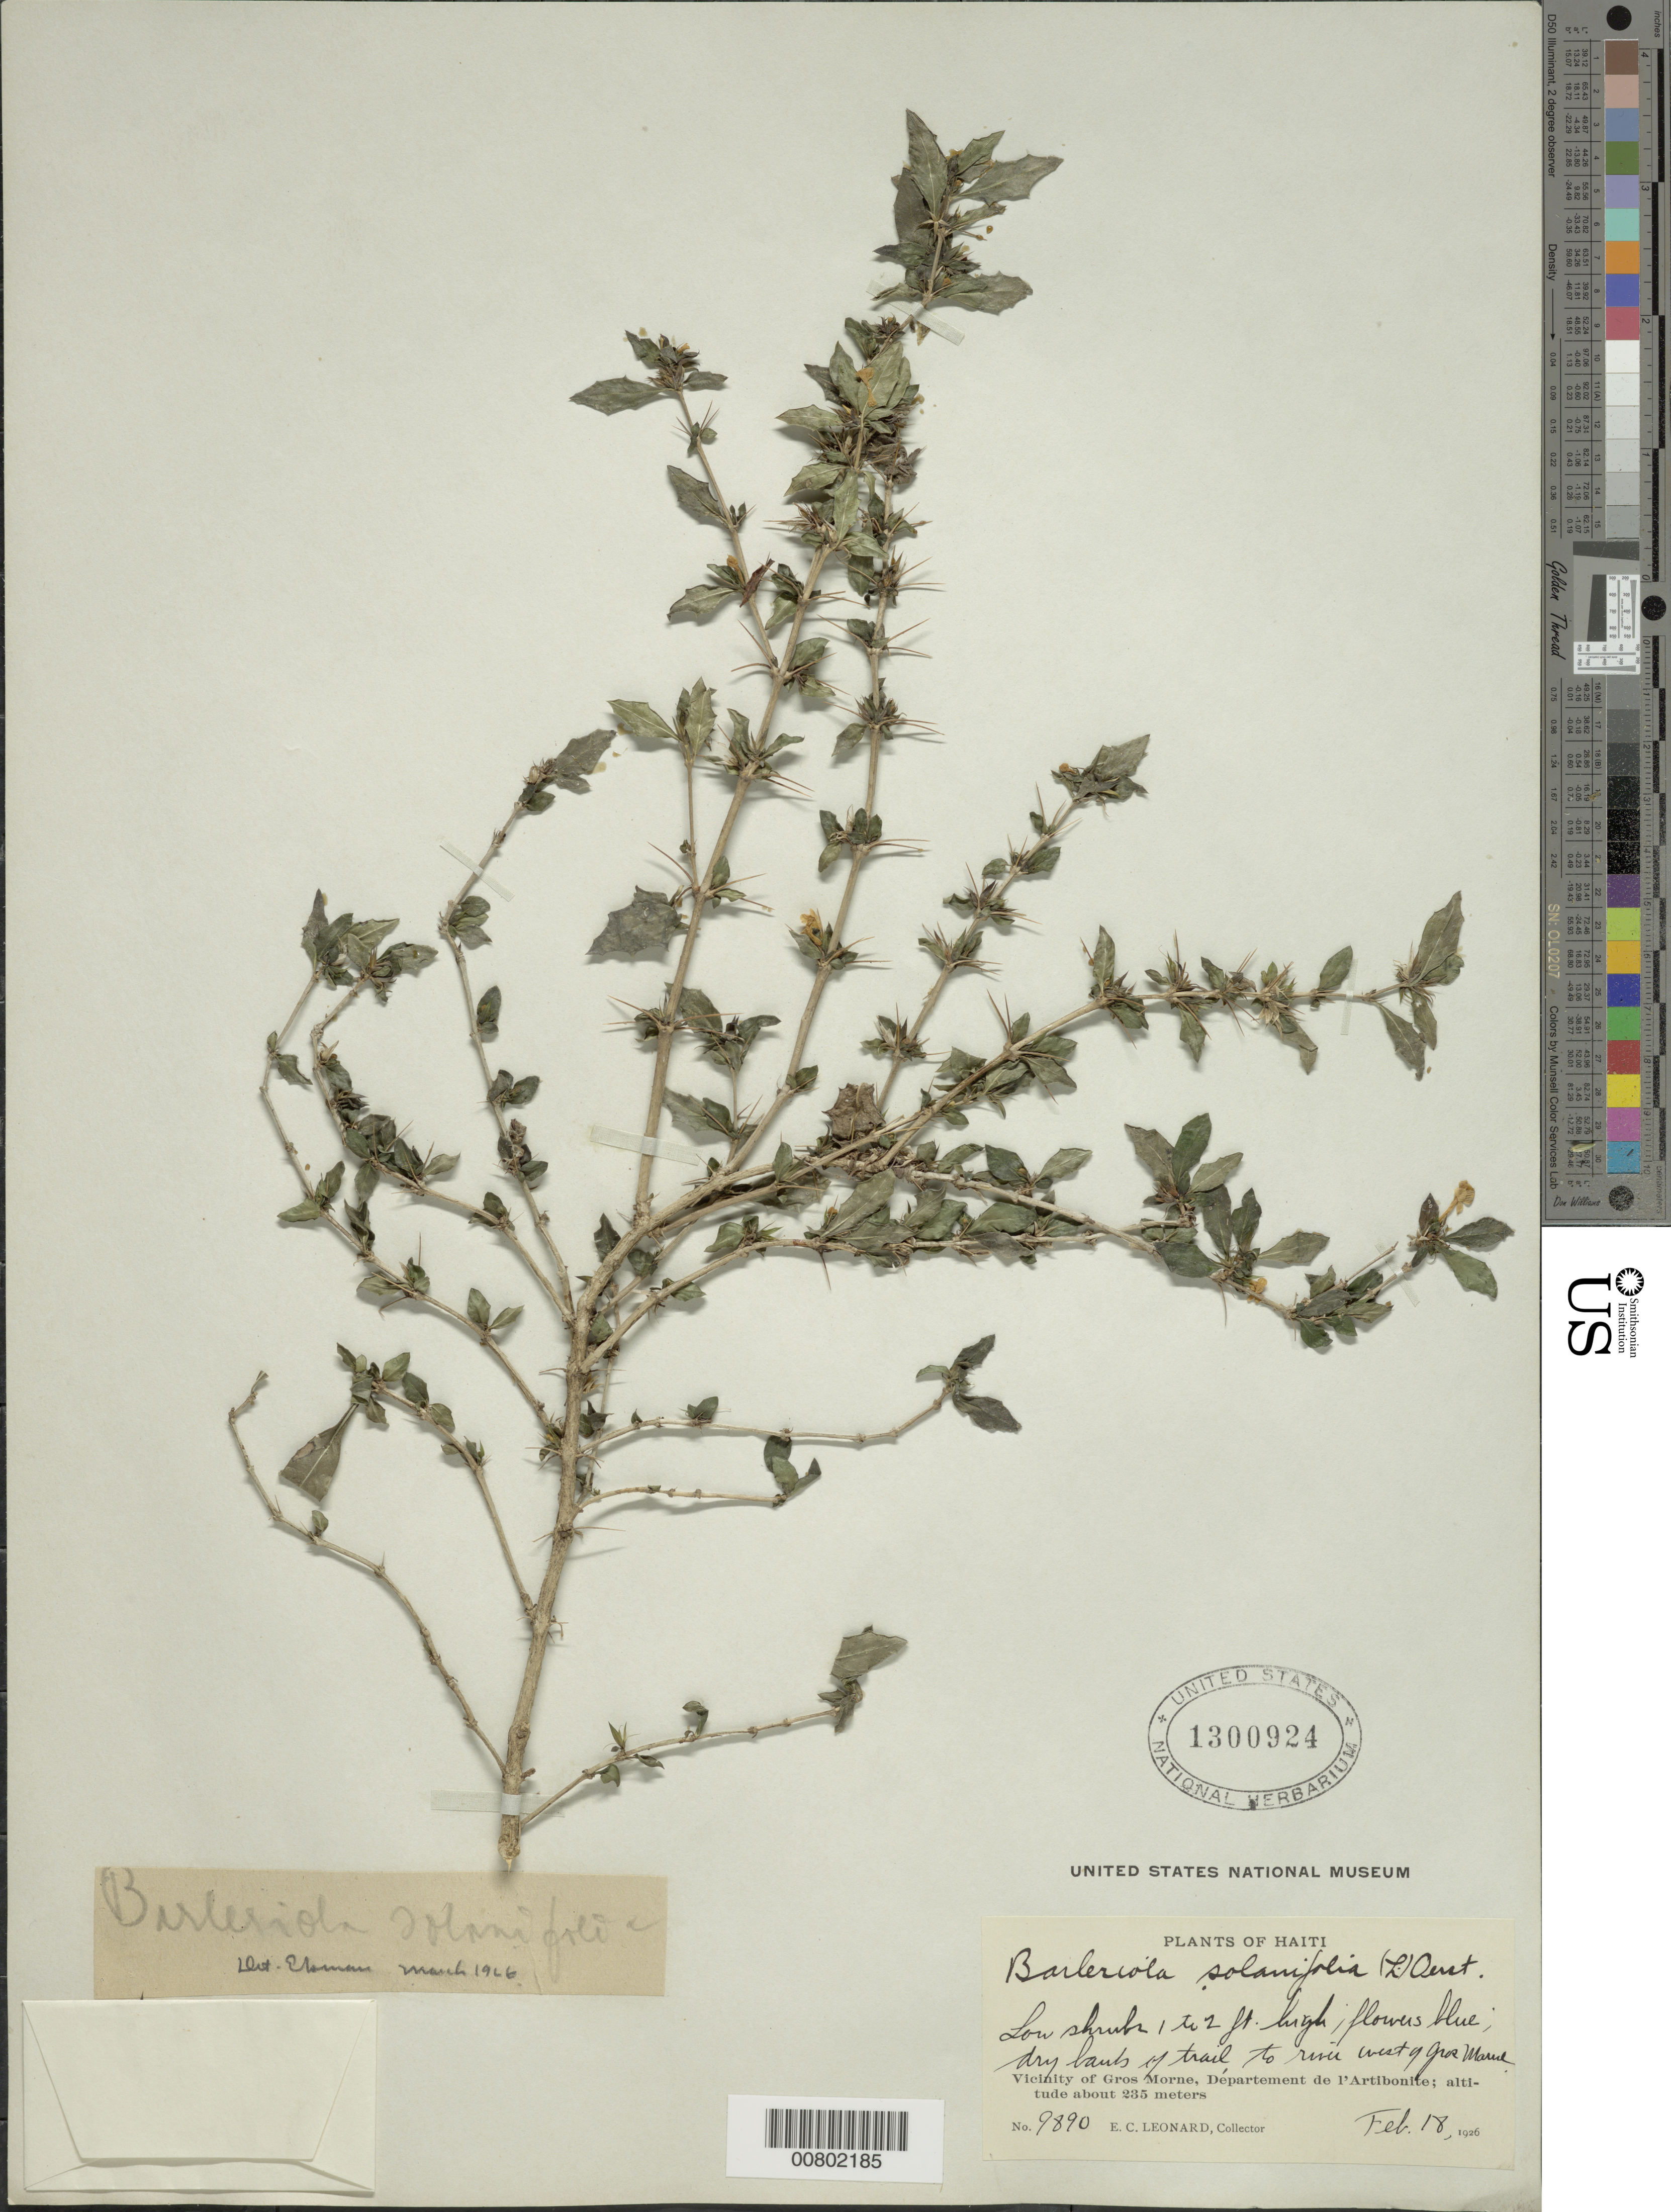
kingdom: Plantae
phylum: Tracheophyta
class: Magnoliopsida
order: Lamiales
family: Acanthaceae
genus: Barleriola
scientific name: Barleriola solanifolia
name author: (L.) Oerst. ex Lindau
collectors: E. C. Leonard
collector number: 9890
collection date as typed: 18 Feb 1926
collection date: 1926-02-18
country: Haiti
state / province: Artibonite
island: Hispaniola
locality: Vicinity of Gros Morne, W of city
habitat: Dry bank of trail to river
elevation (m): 235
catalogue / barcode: US 1300924